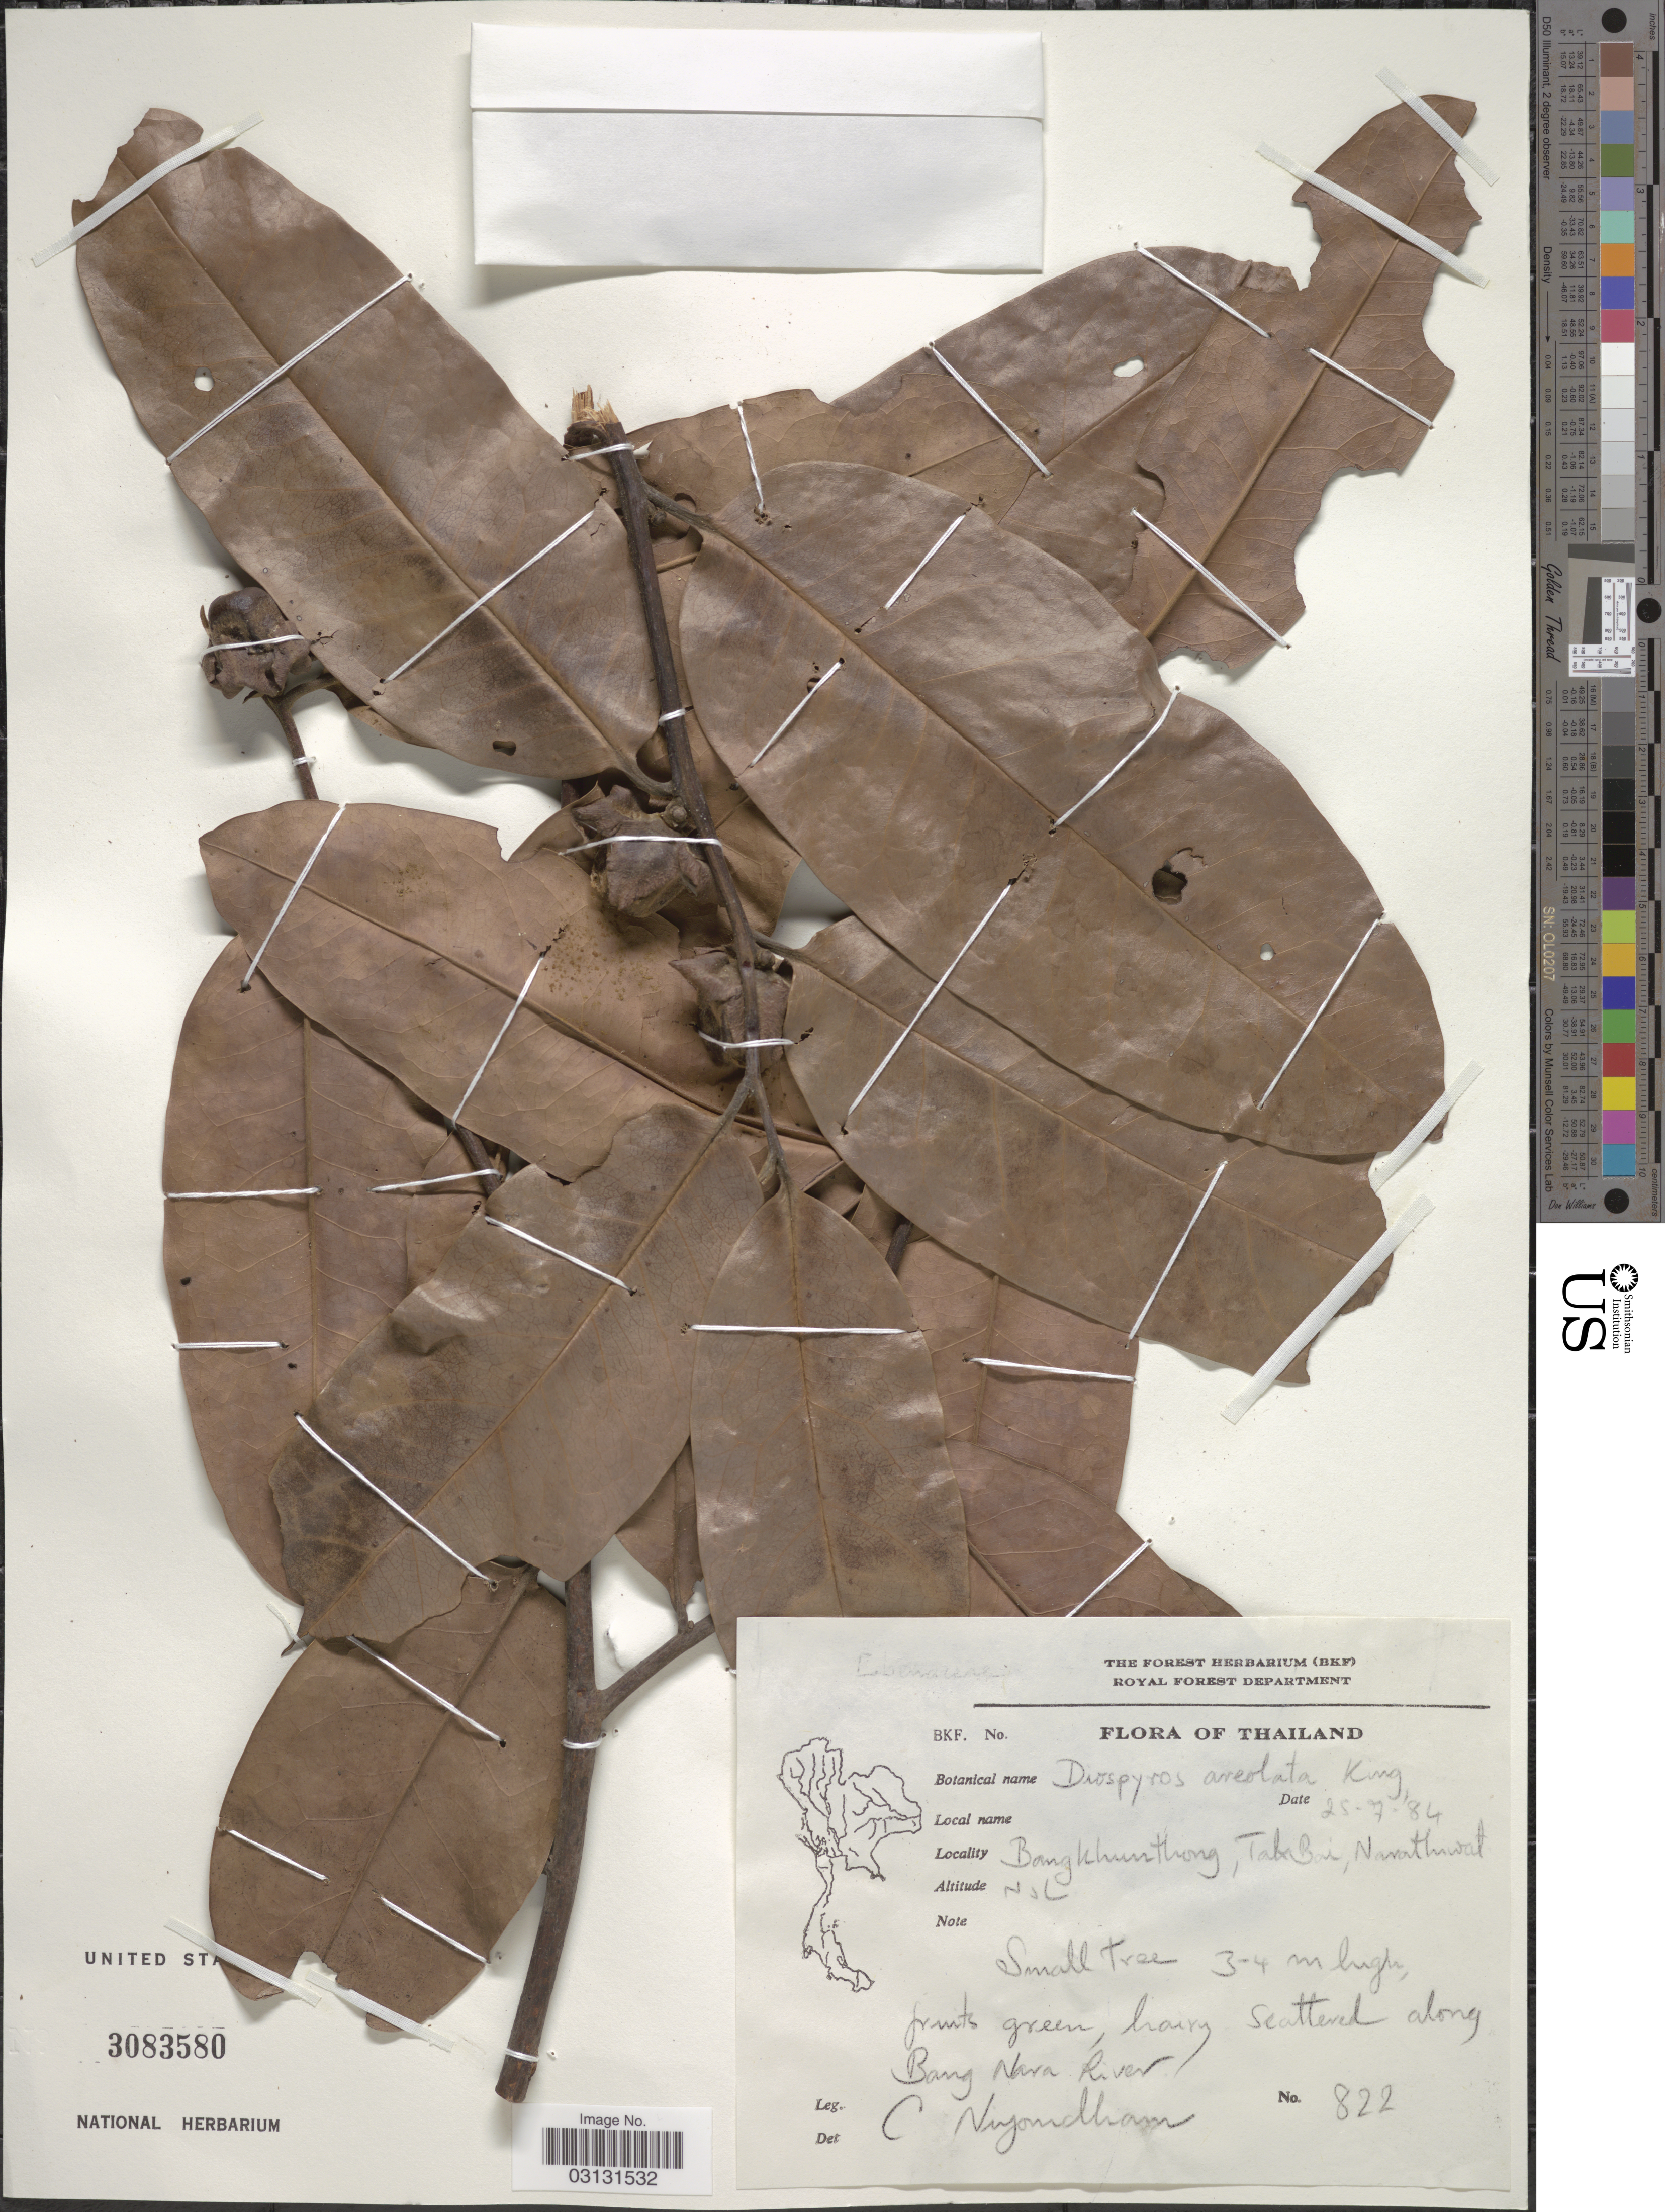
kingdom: Plantae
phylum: Tracheophyta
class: Magnoliopsida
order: Ericales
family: Ebenaceae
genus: Diospyros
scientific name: Diospyros areolata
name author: King & Gamble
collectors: C. Niyondham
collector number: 822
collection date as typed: Transcribed d/m/y: 25/7/84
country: Thailand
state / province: Narathiwat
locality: Bangkhurthong, Tak Bai.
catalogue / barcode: US 3083580